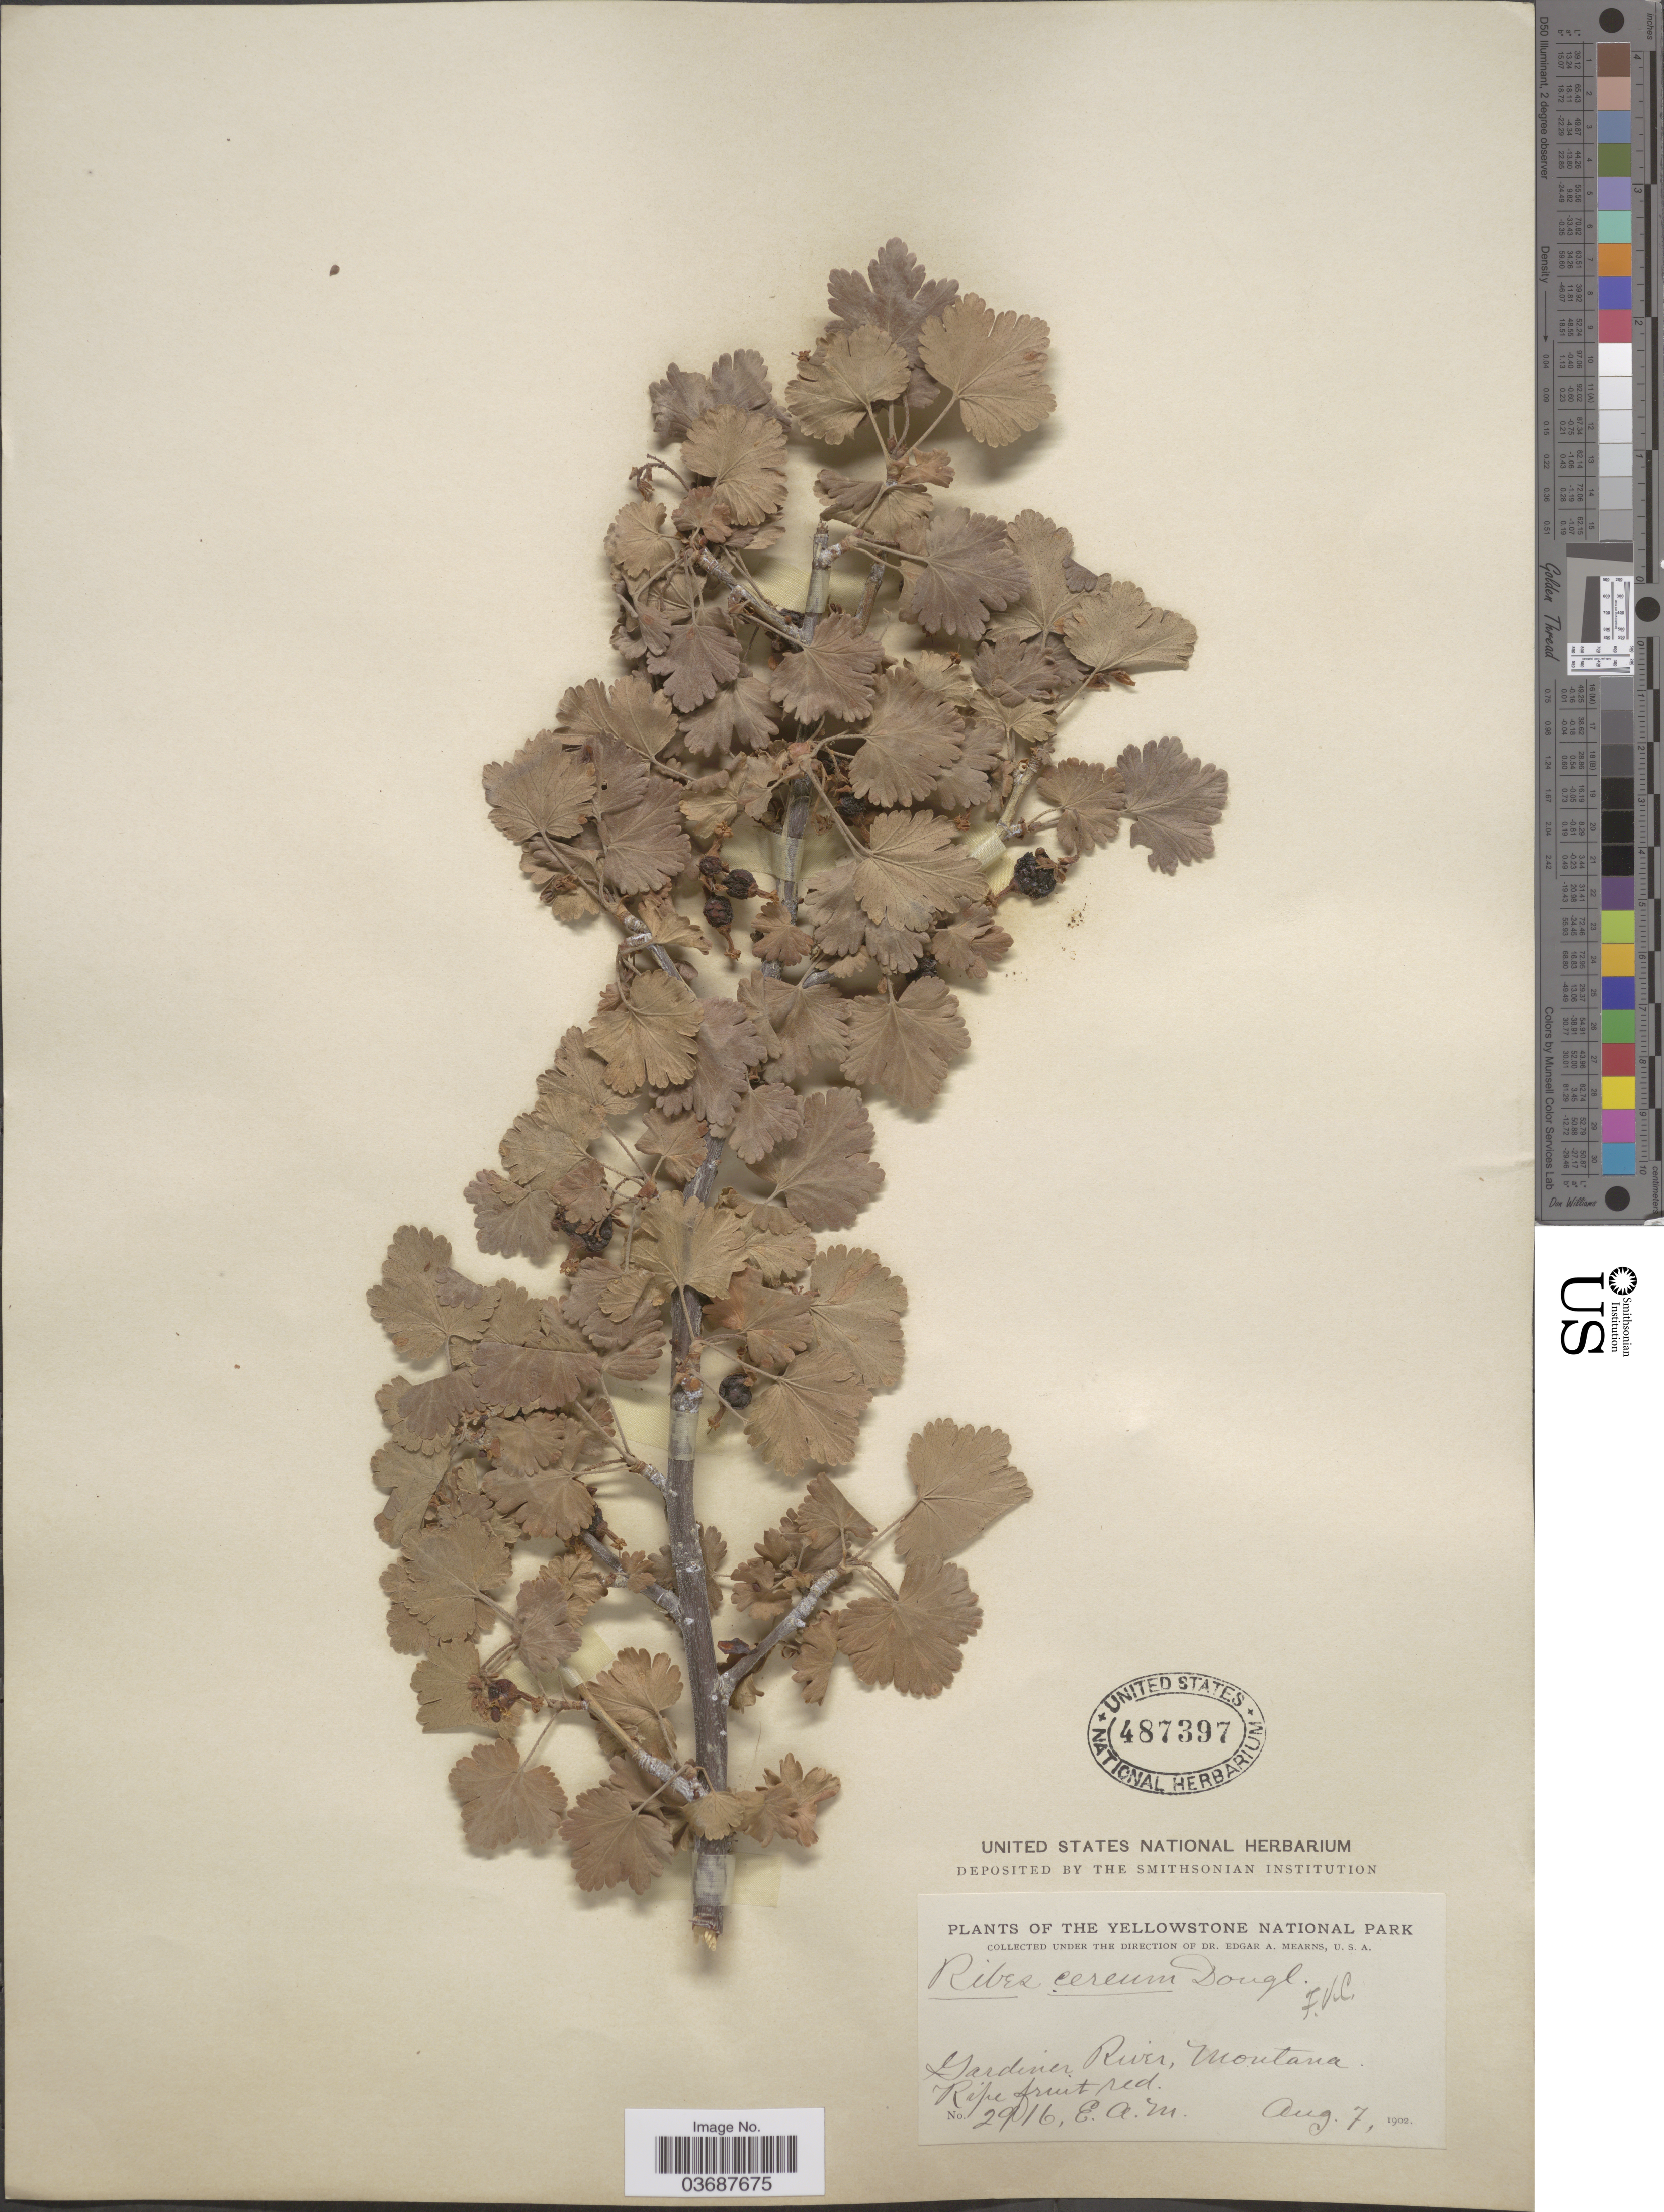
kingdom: Plantae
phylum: Tracheophyta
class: Magnoliopsida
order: Saxifragales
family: Grossulariaceae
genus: Ribes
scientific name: Ribes inebrians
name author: Lindl.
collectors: E. A. Mearns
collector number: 2916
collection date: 1902-08-07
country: United States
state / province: Montana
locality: The Yellowstone National Park. Gardiner River.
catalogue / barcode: US 487397